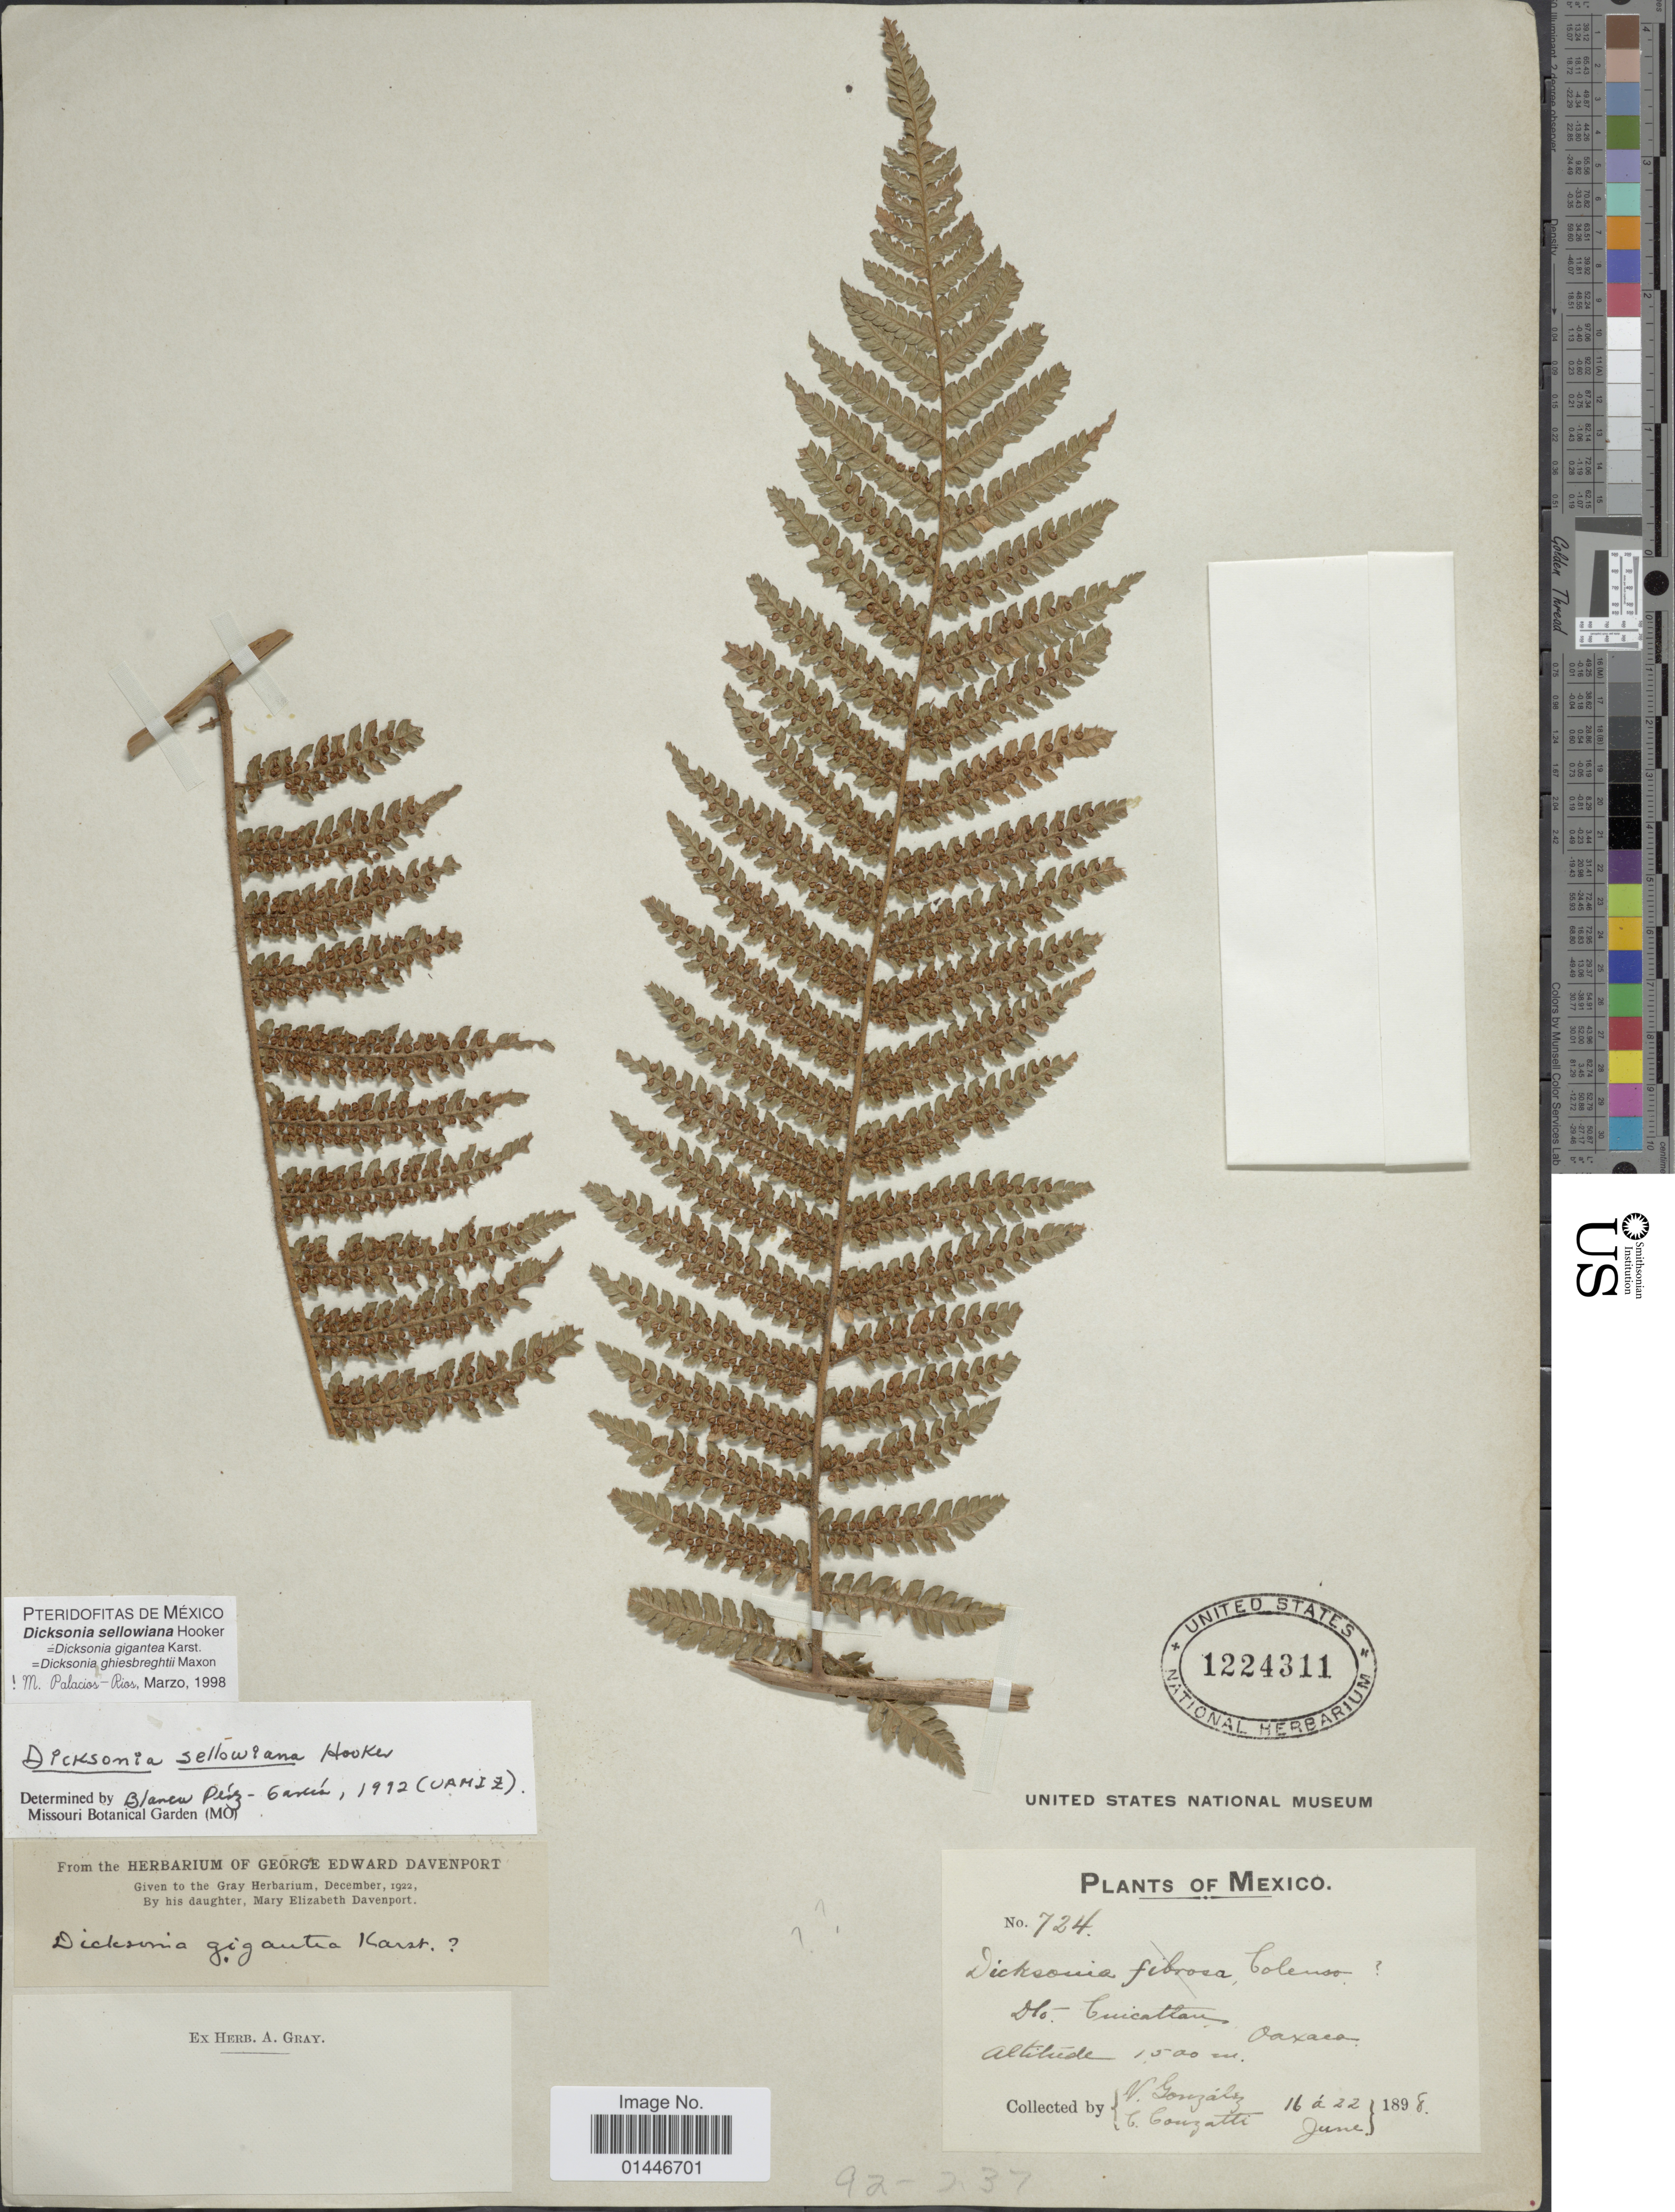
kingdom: Plantae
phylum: Tracheophyta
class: Polypodiopsida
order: Cyatheales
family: Dicksoniaceae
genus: Dicksonia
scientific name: Dicksonia sellowiana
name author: Hook.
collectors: V. González & C. Conzatti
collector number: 724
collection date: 1898-06-16/1898-06-22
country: Mexico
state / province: Oaxaca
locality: Dto. Cuicatlan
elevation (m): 1500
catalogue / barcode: US 1224311